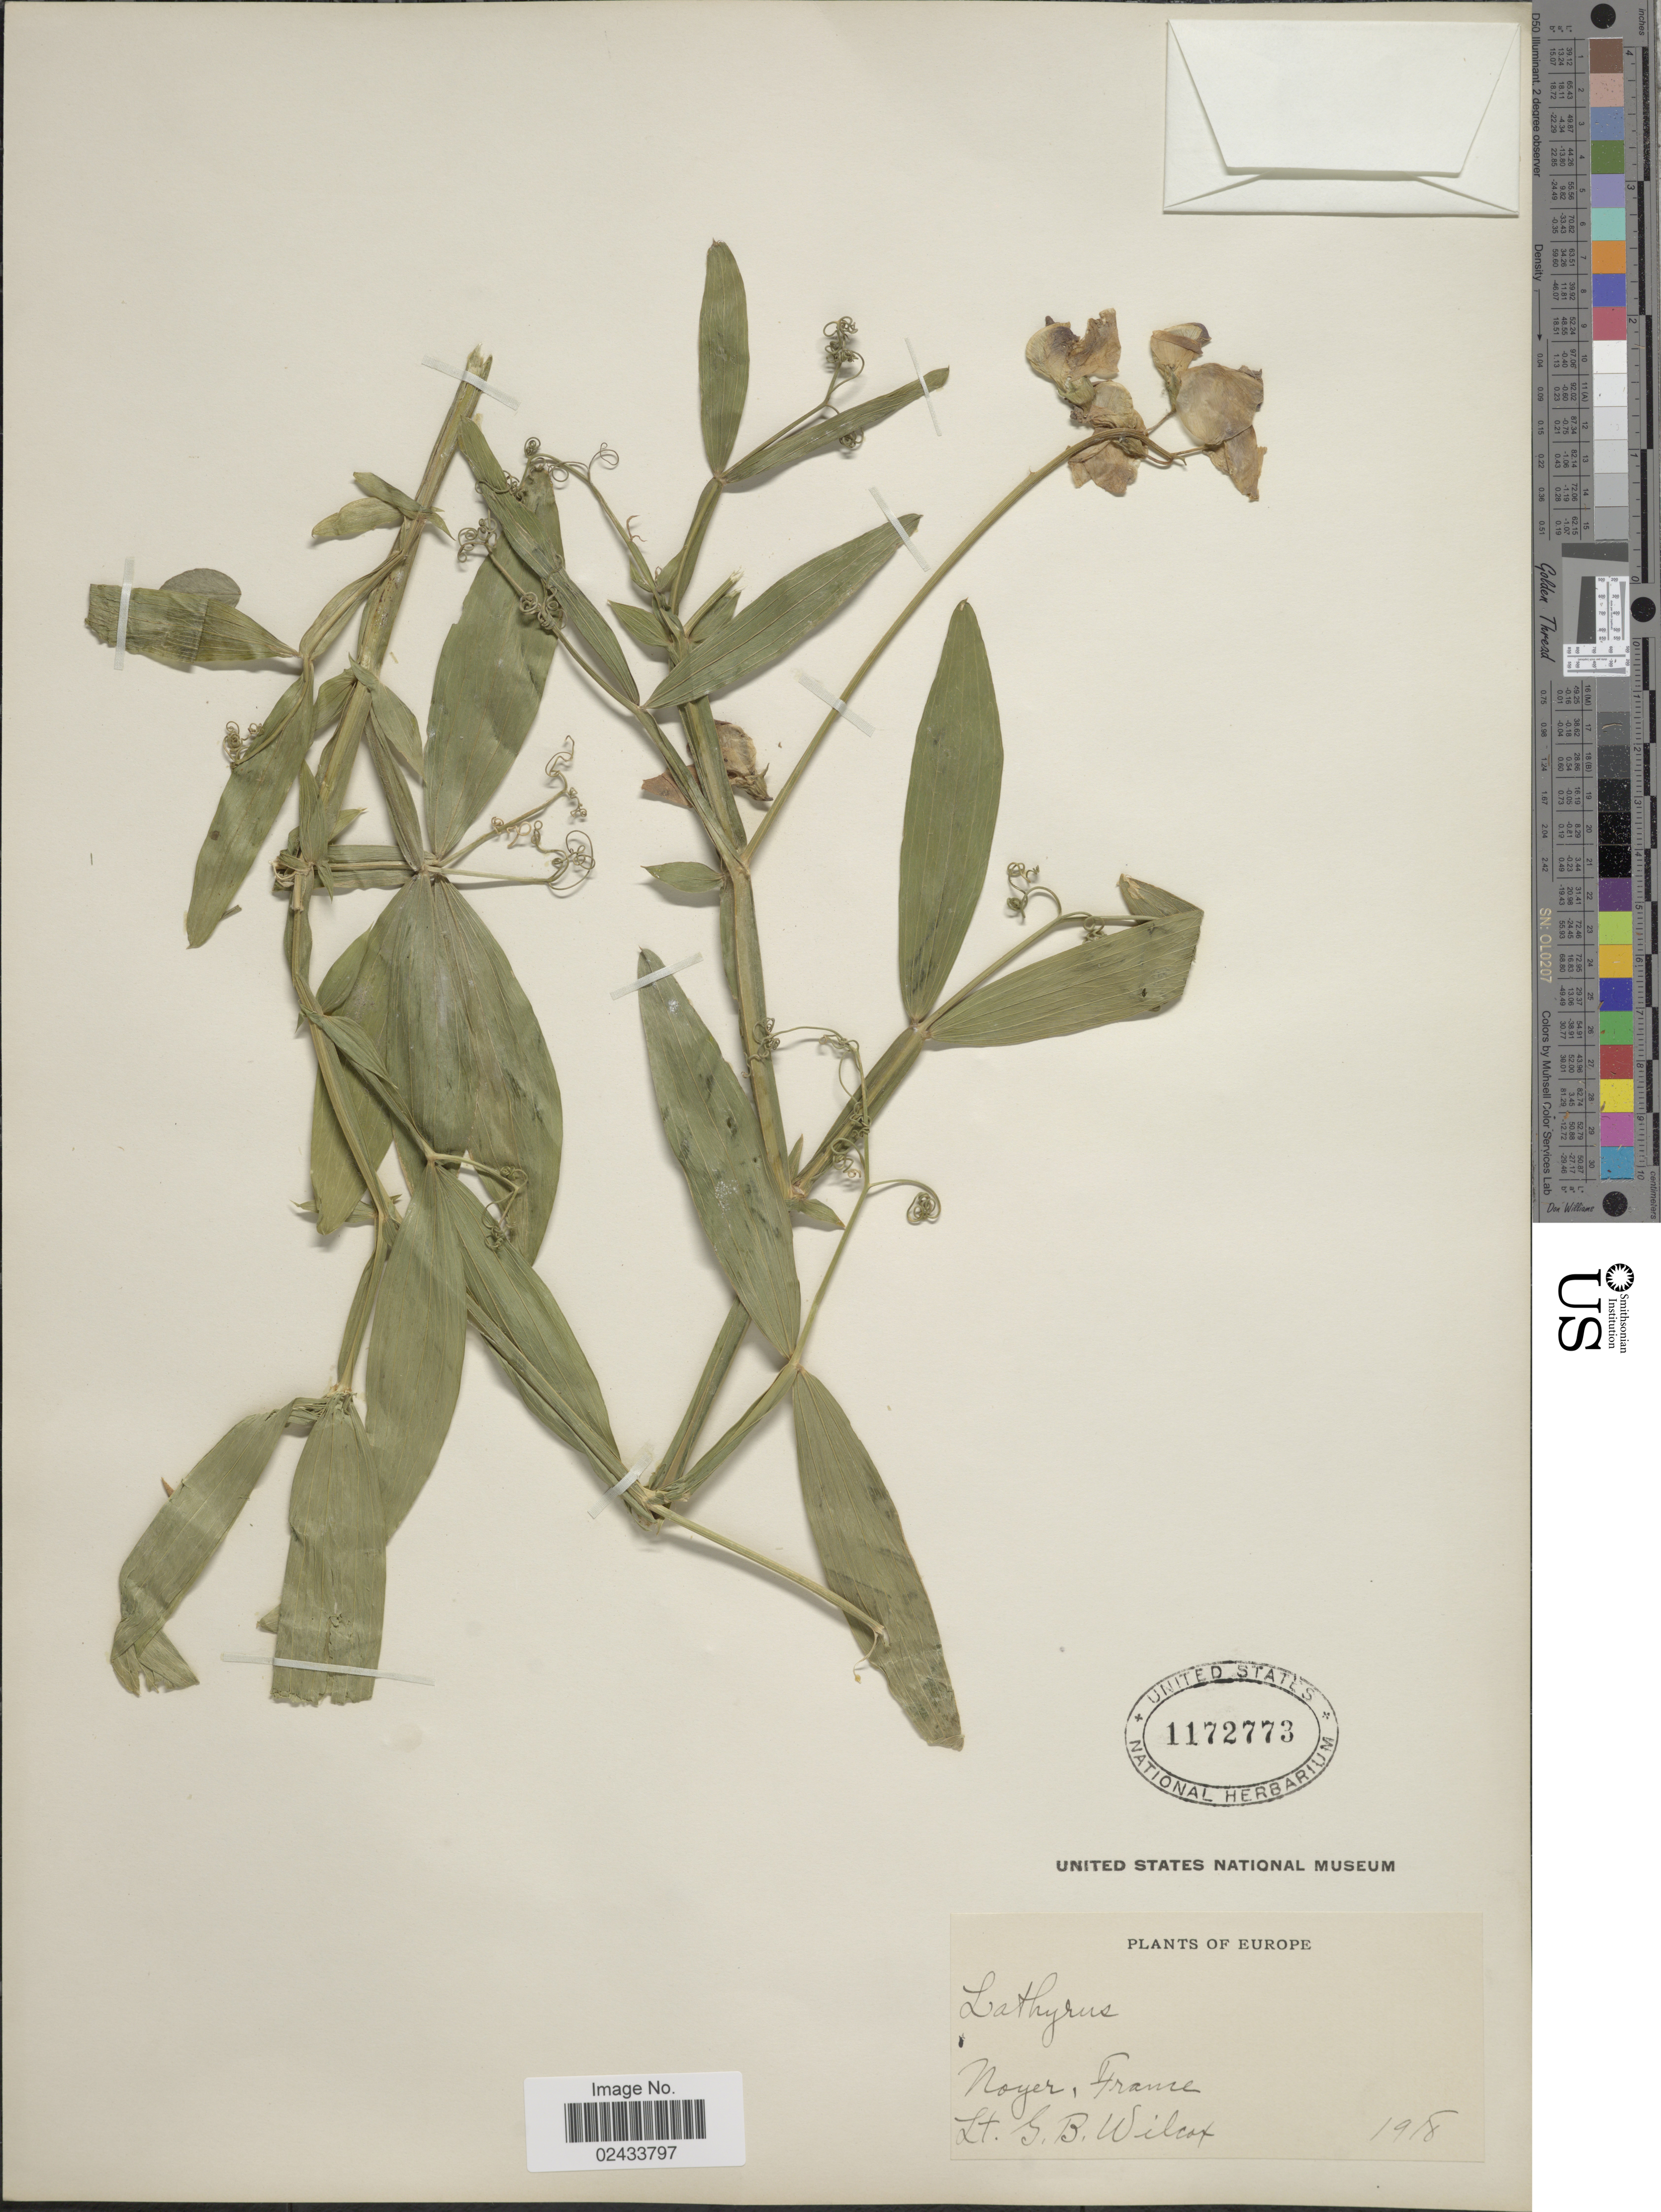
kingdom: Plantae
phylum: Tracheophyta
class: Magnoliopsida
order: Fabales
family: Fabaceae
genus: Lathyrus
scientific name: Lathyrus sp.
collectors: G. Wilcox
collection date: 1918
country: France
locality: Noyer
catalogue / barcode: US 1172773